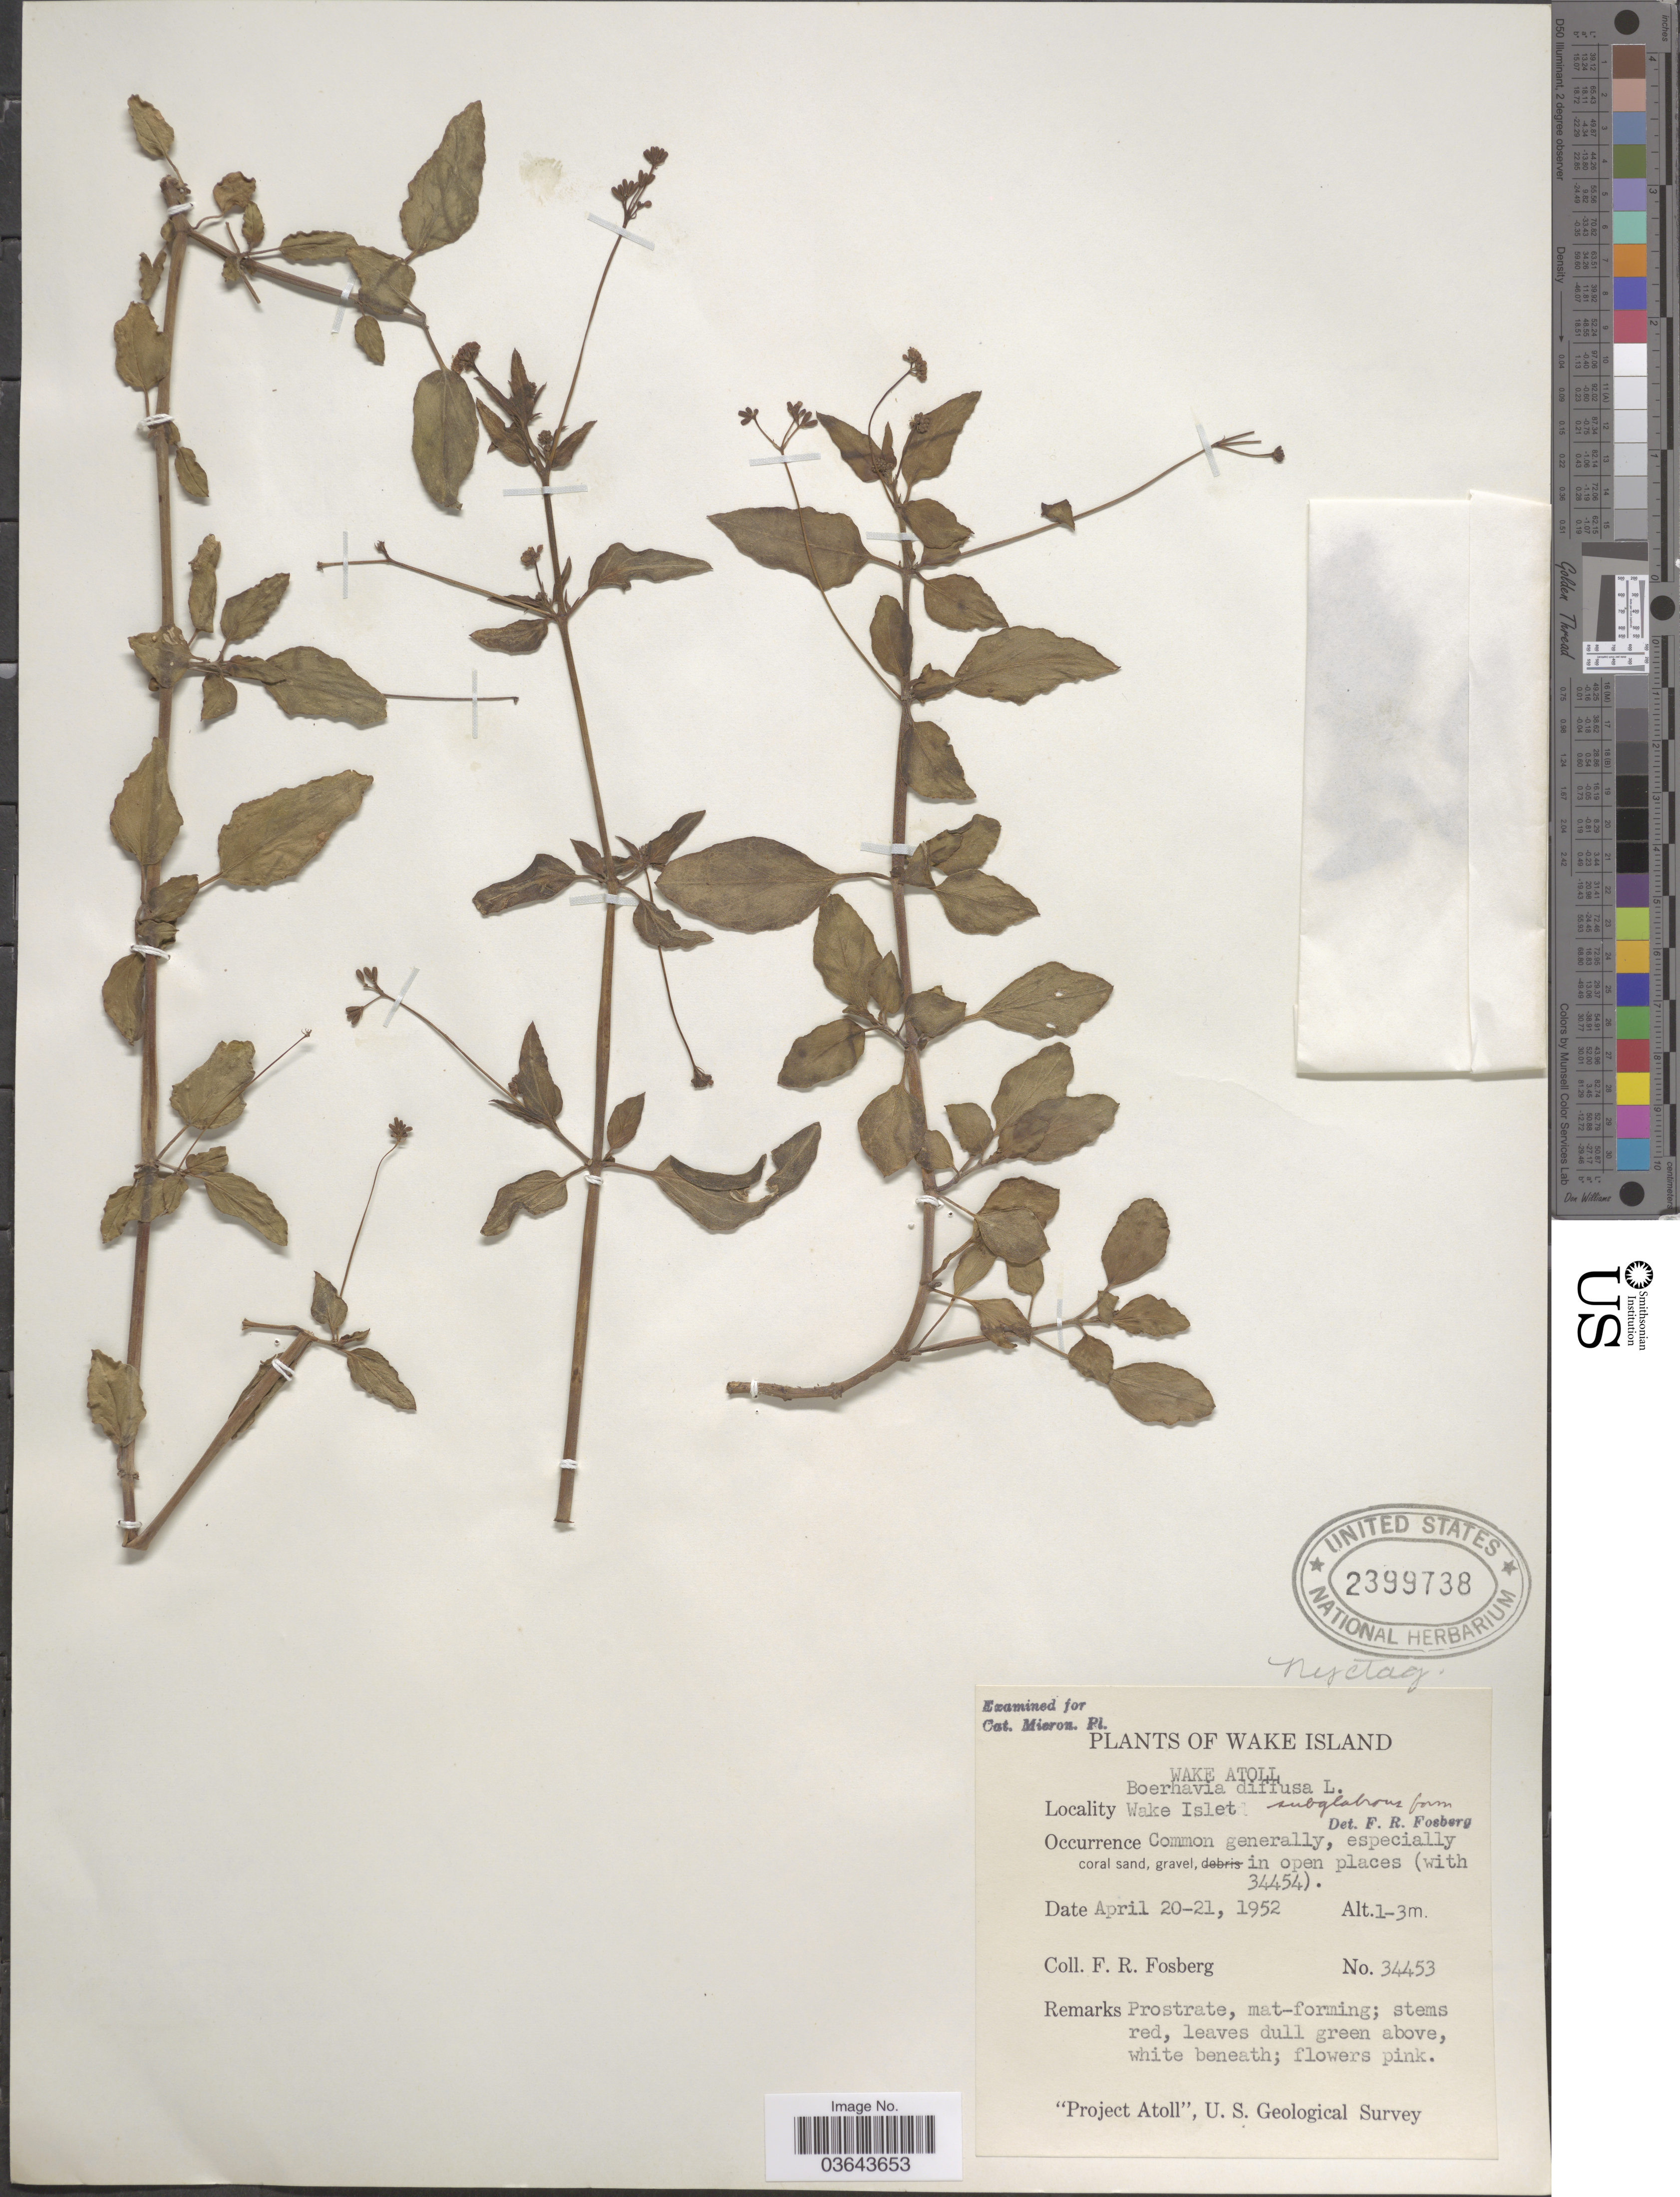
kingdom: Plantae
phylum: Tracheophyta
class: Magnoliopsida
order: Caryophyllales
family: Nyctaginaceae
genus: Boerhavia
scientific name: Boerhavia repens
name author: L.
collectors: F. R. Fosberg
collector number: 34453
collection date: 1952-04-20/1952-04-21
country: U.S. Administered Pacific Islands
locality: Wake Island. Wake Atoll. Wake Islet.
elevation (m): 1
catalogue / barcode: US 2399738